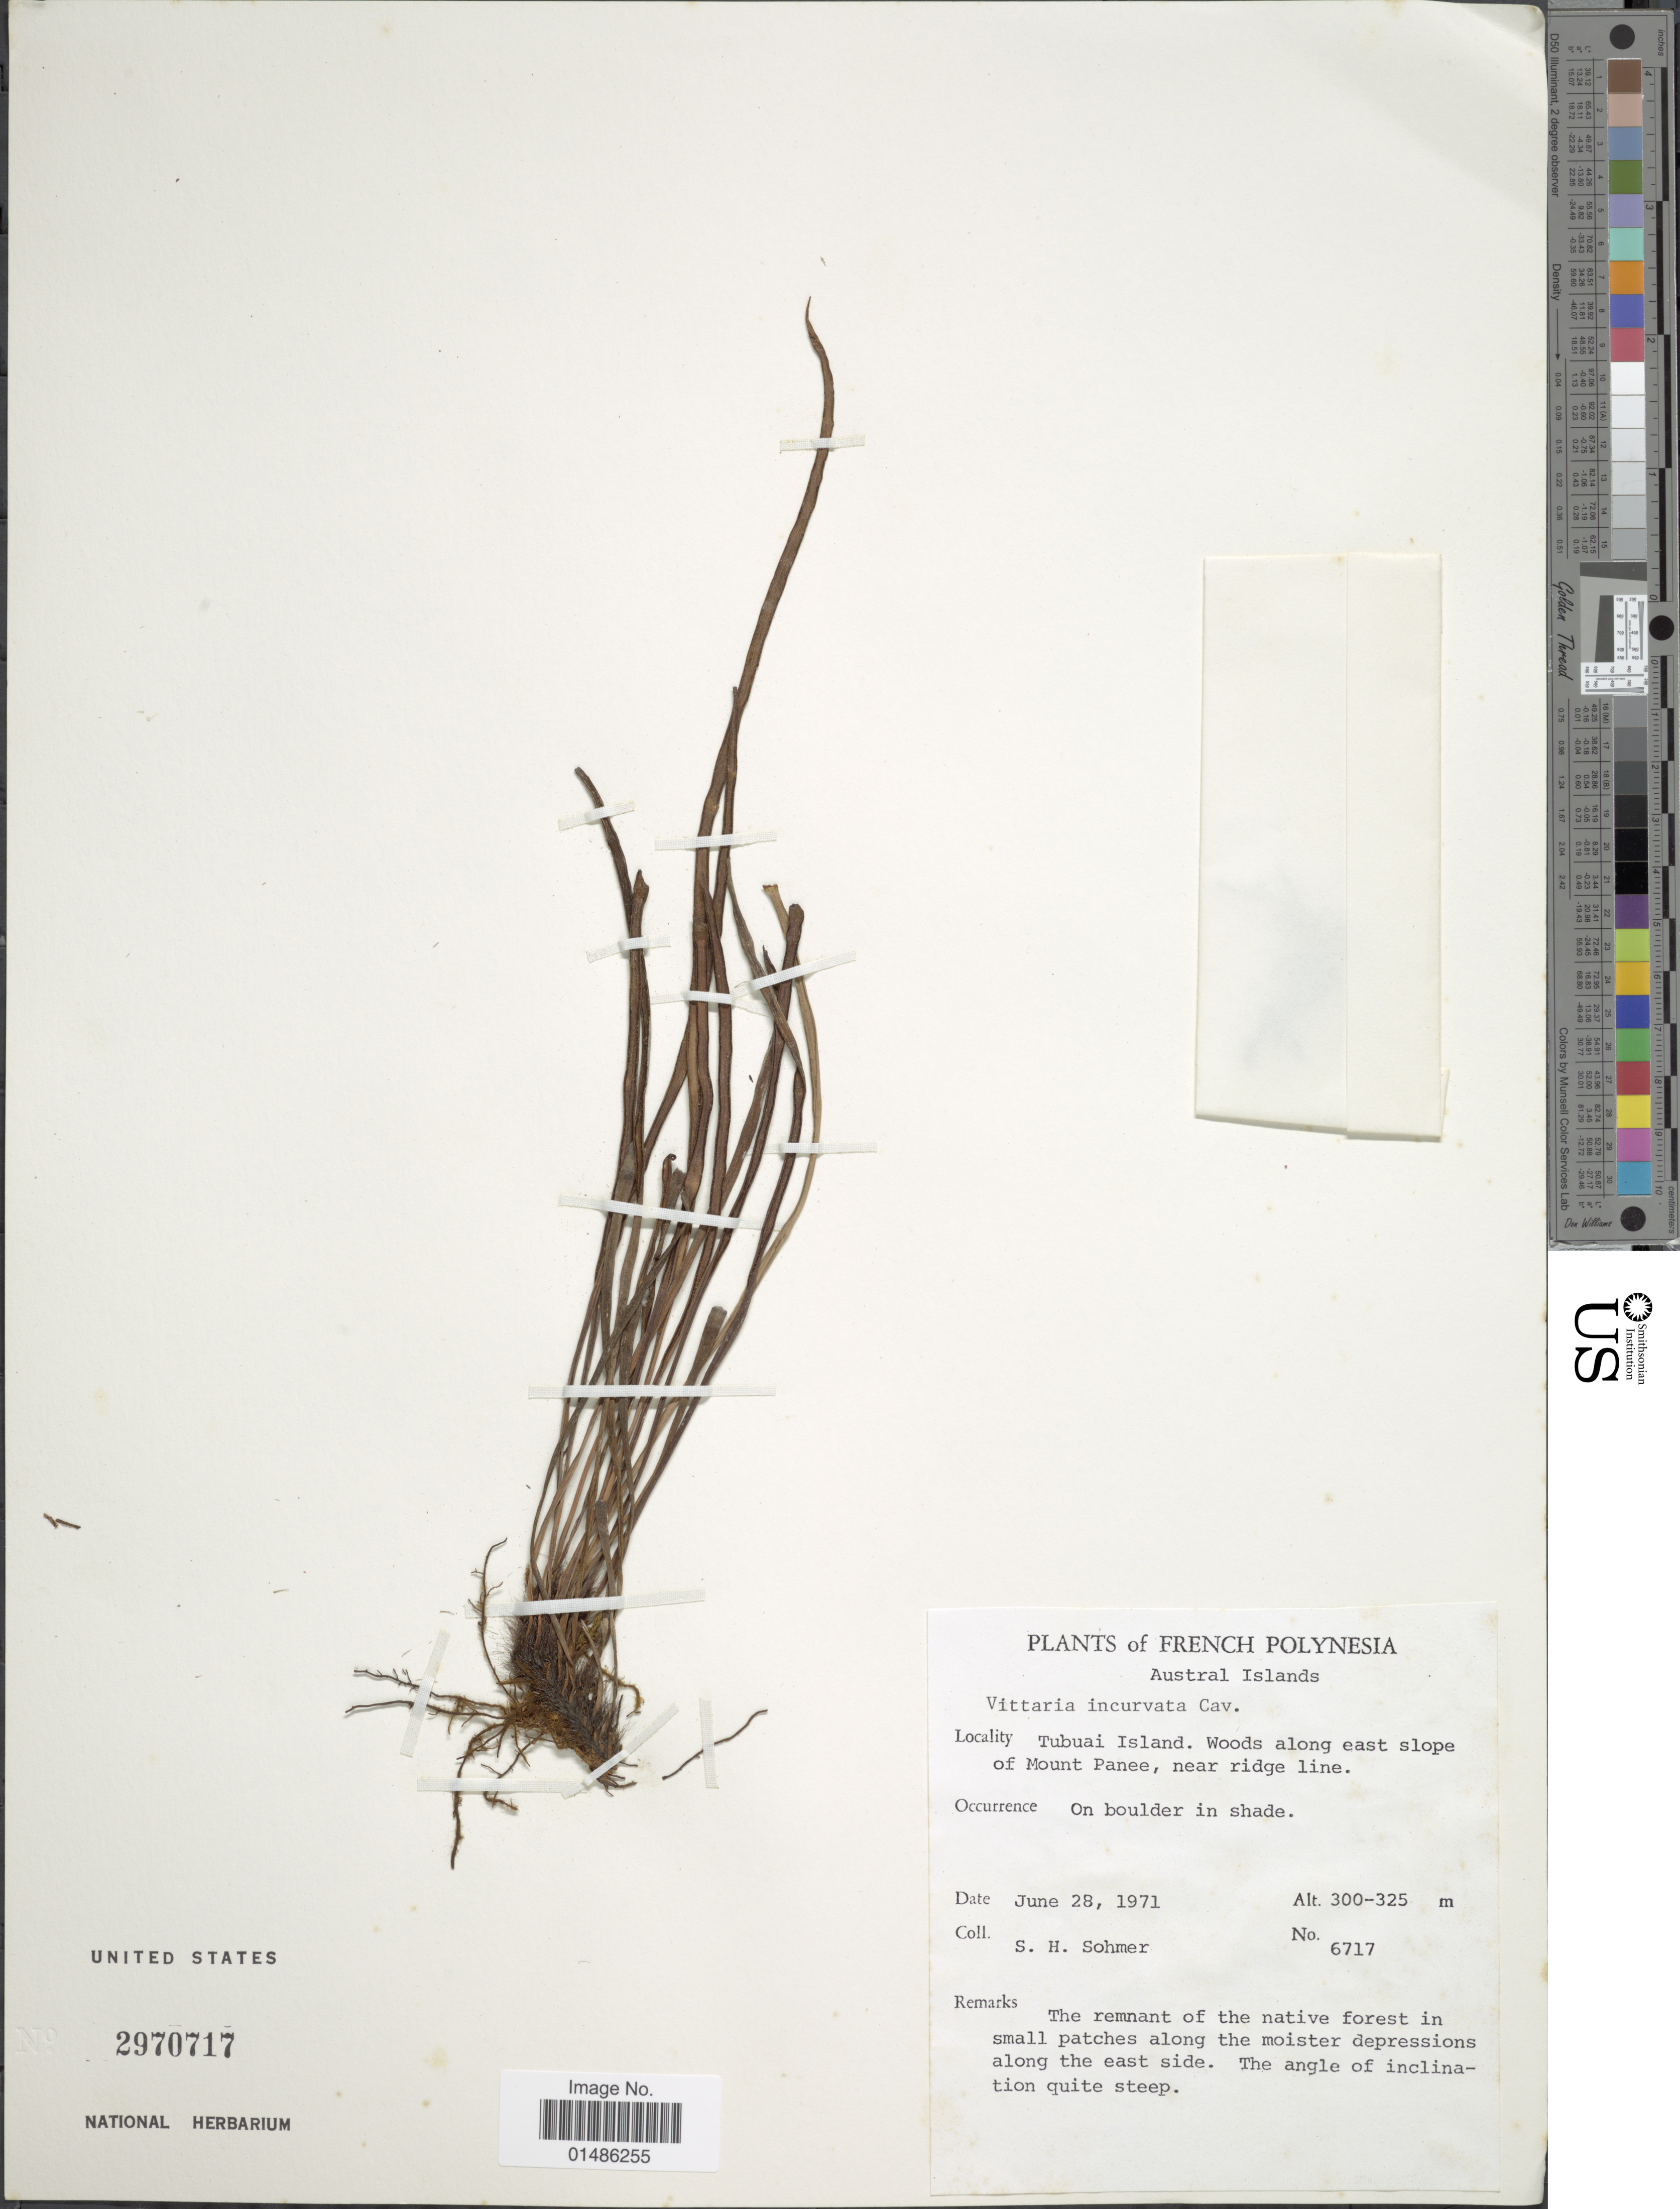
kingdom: Plantae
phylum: Tracheophyta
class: Polypodiopsida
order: Polypodiales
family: Pteridaceae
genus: Haplopteris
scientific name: Haplopteris ensiformis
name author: (Sw.) E.H. Crane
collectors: S. H. Sohmer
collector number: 6717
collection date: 1971-06-28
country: French Polynesia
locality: Austral Islands. Tubuai Island. Woods along east slope of Mount Panee, near ridge line.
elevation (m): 300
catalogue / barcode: US 2970717